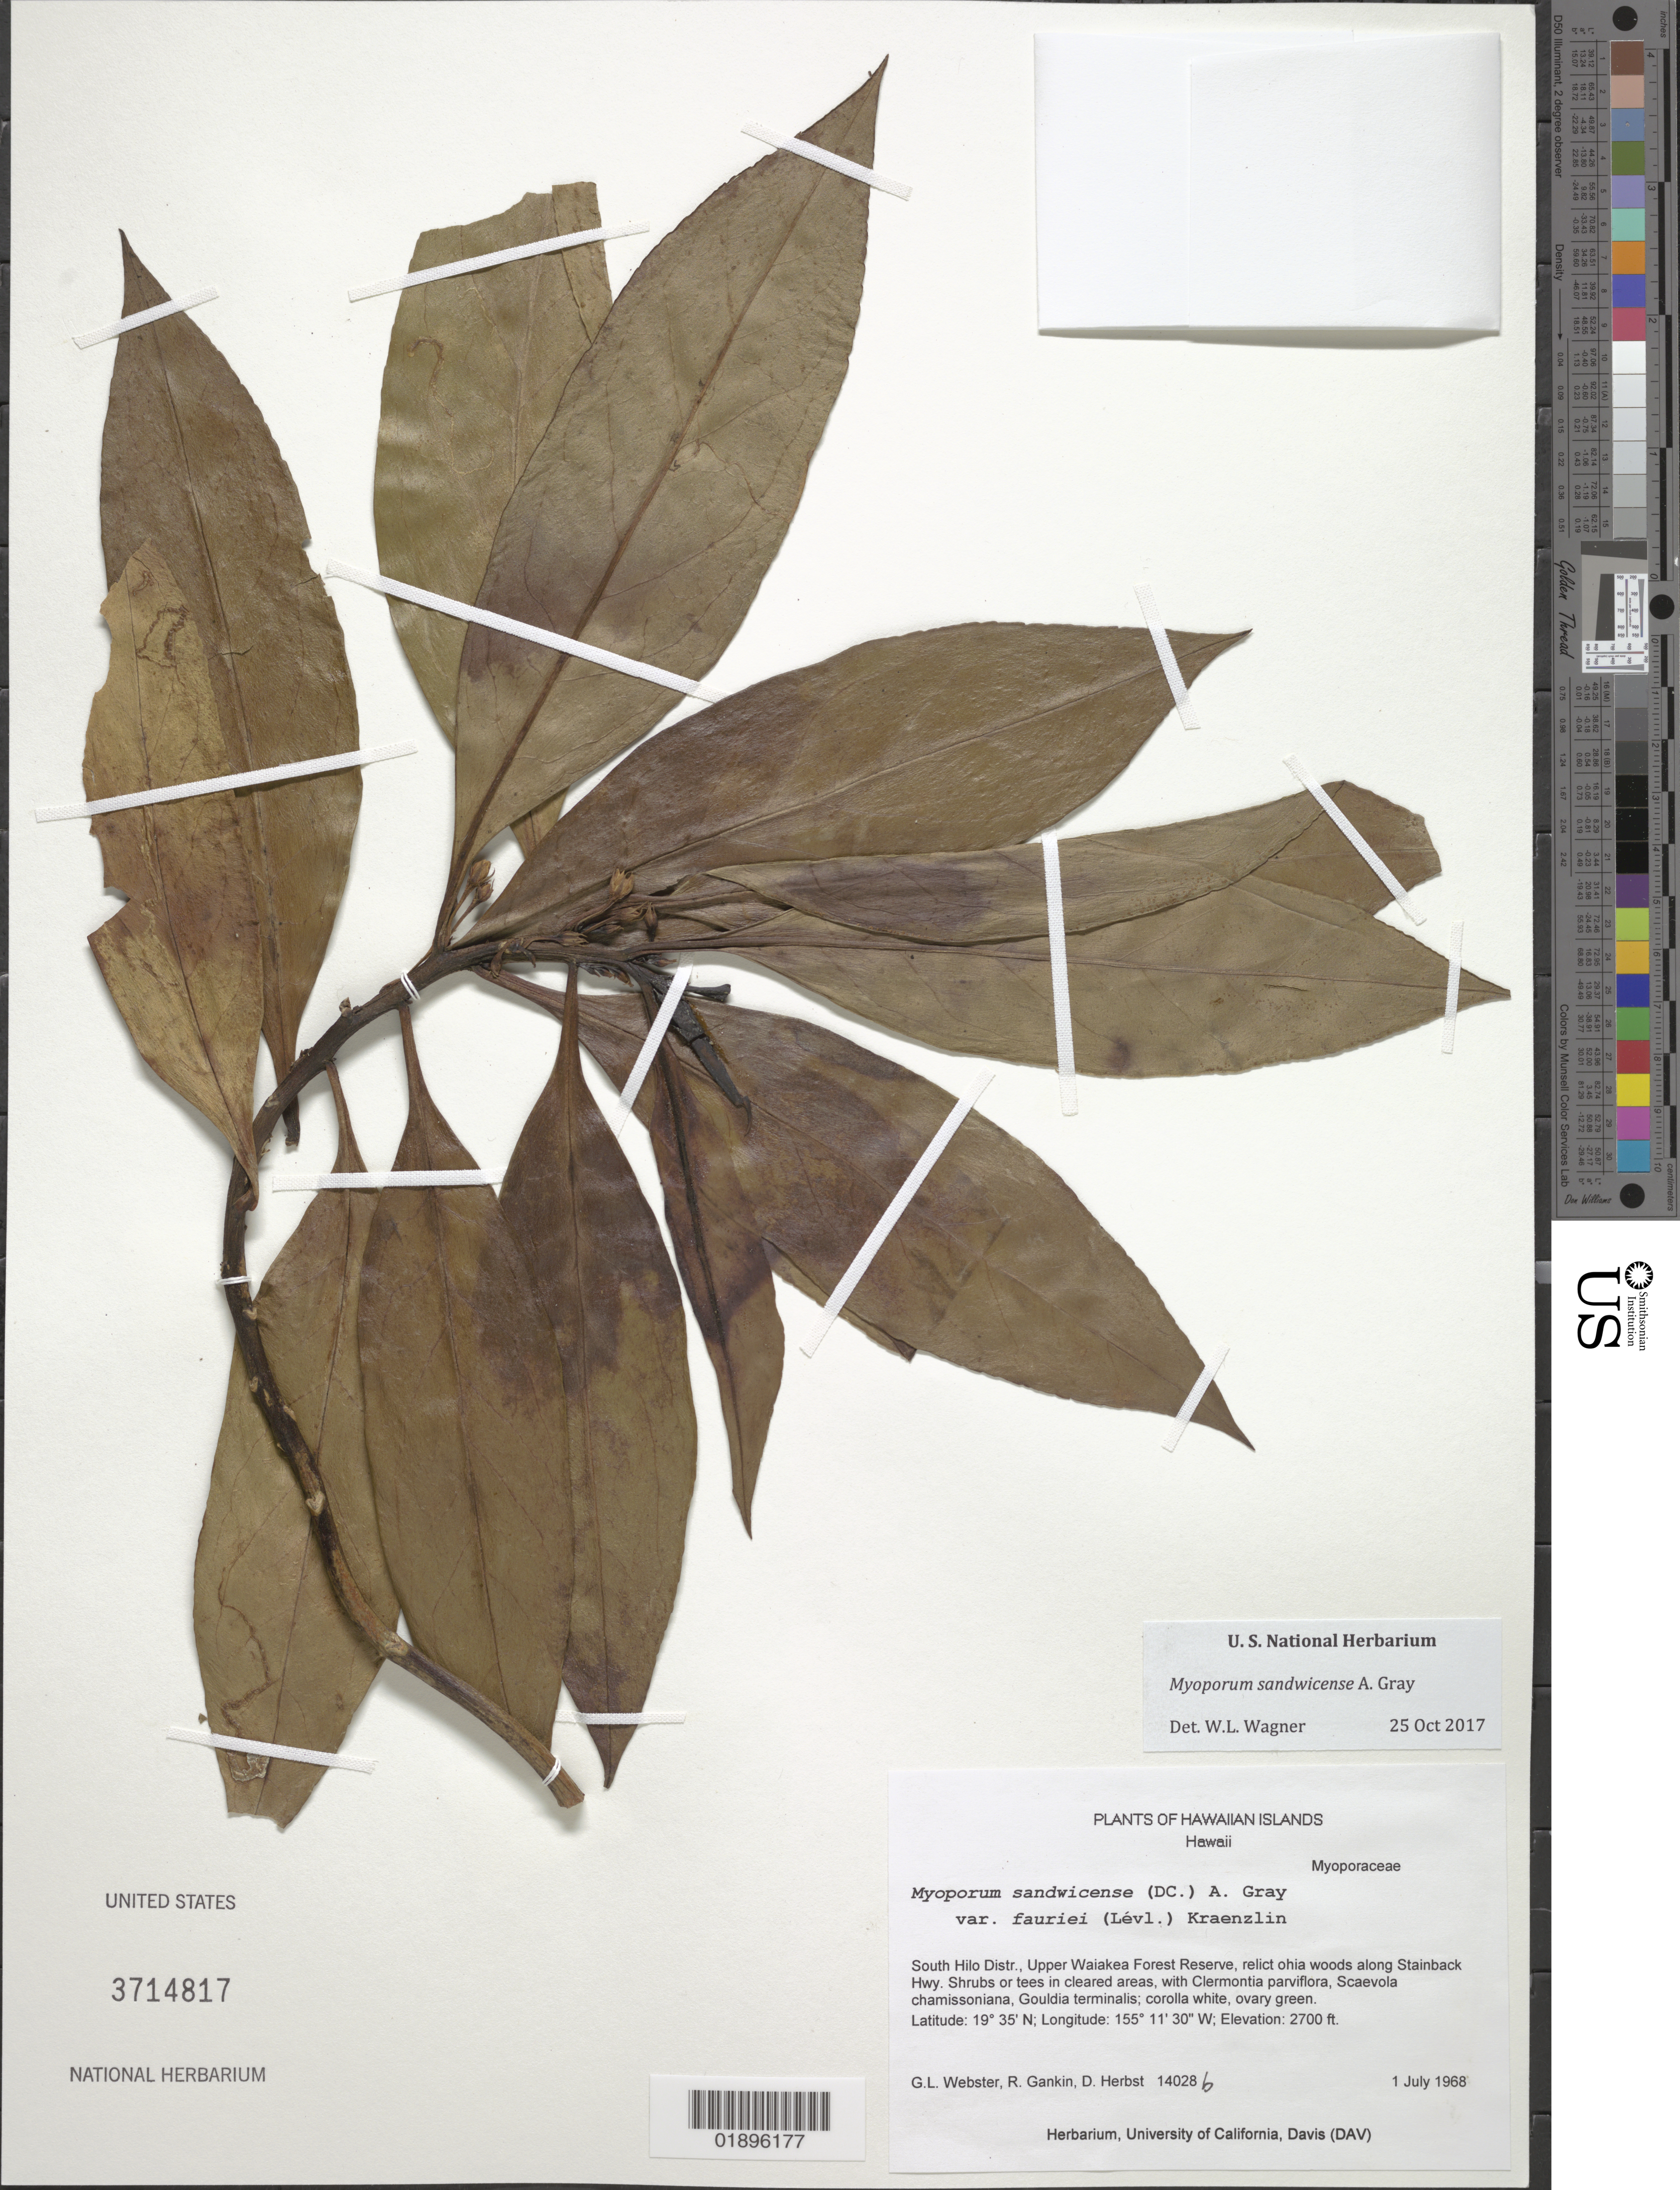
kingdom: Plantae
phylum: Tracheophyta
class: Magnoliopsida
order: Lamiales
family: Scrophulariaceae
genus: Myoporum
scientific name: Myoporum sandwicense subsp. sandwicense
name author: A. Gray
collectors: G. L. Webster, R. Gankin & D. R. Herbst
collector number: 14028b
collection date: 1968-07-01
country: United States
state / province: Hawaii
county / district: Hawaii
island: Hawaii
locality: South Hilo District, Upper Waiakea Forest Reserve, along Stainback Hwy.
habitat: Cleared areas in relict woods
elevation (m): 823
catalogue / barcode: US 3714817